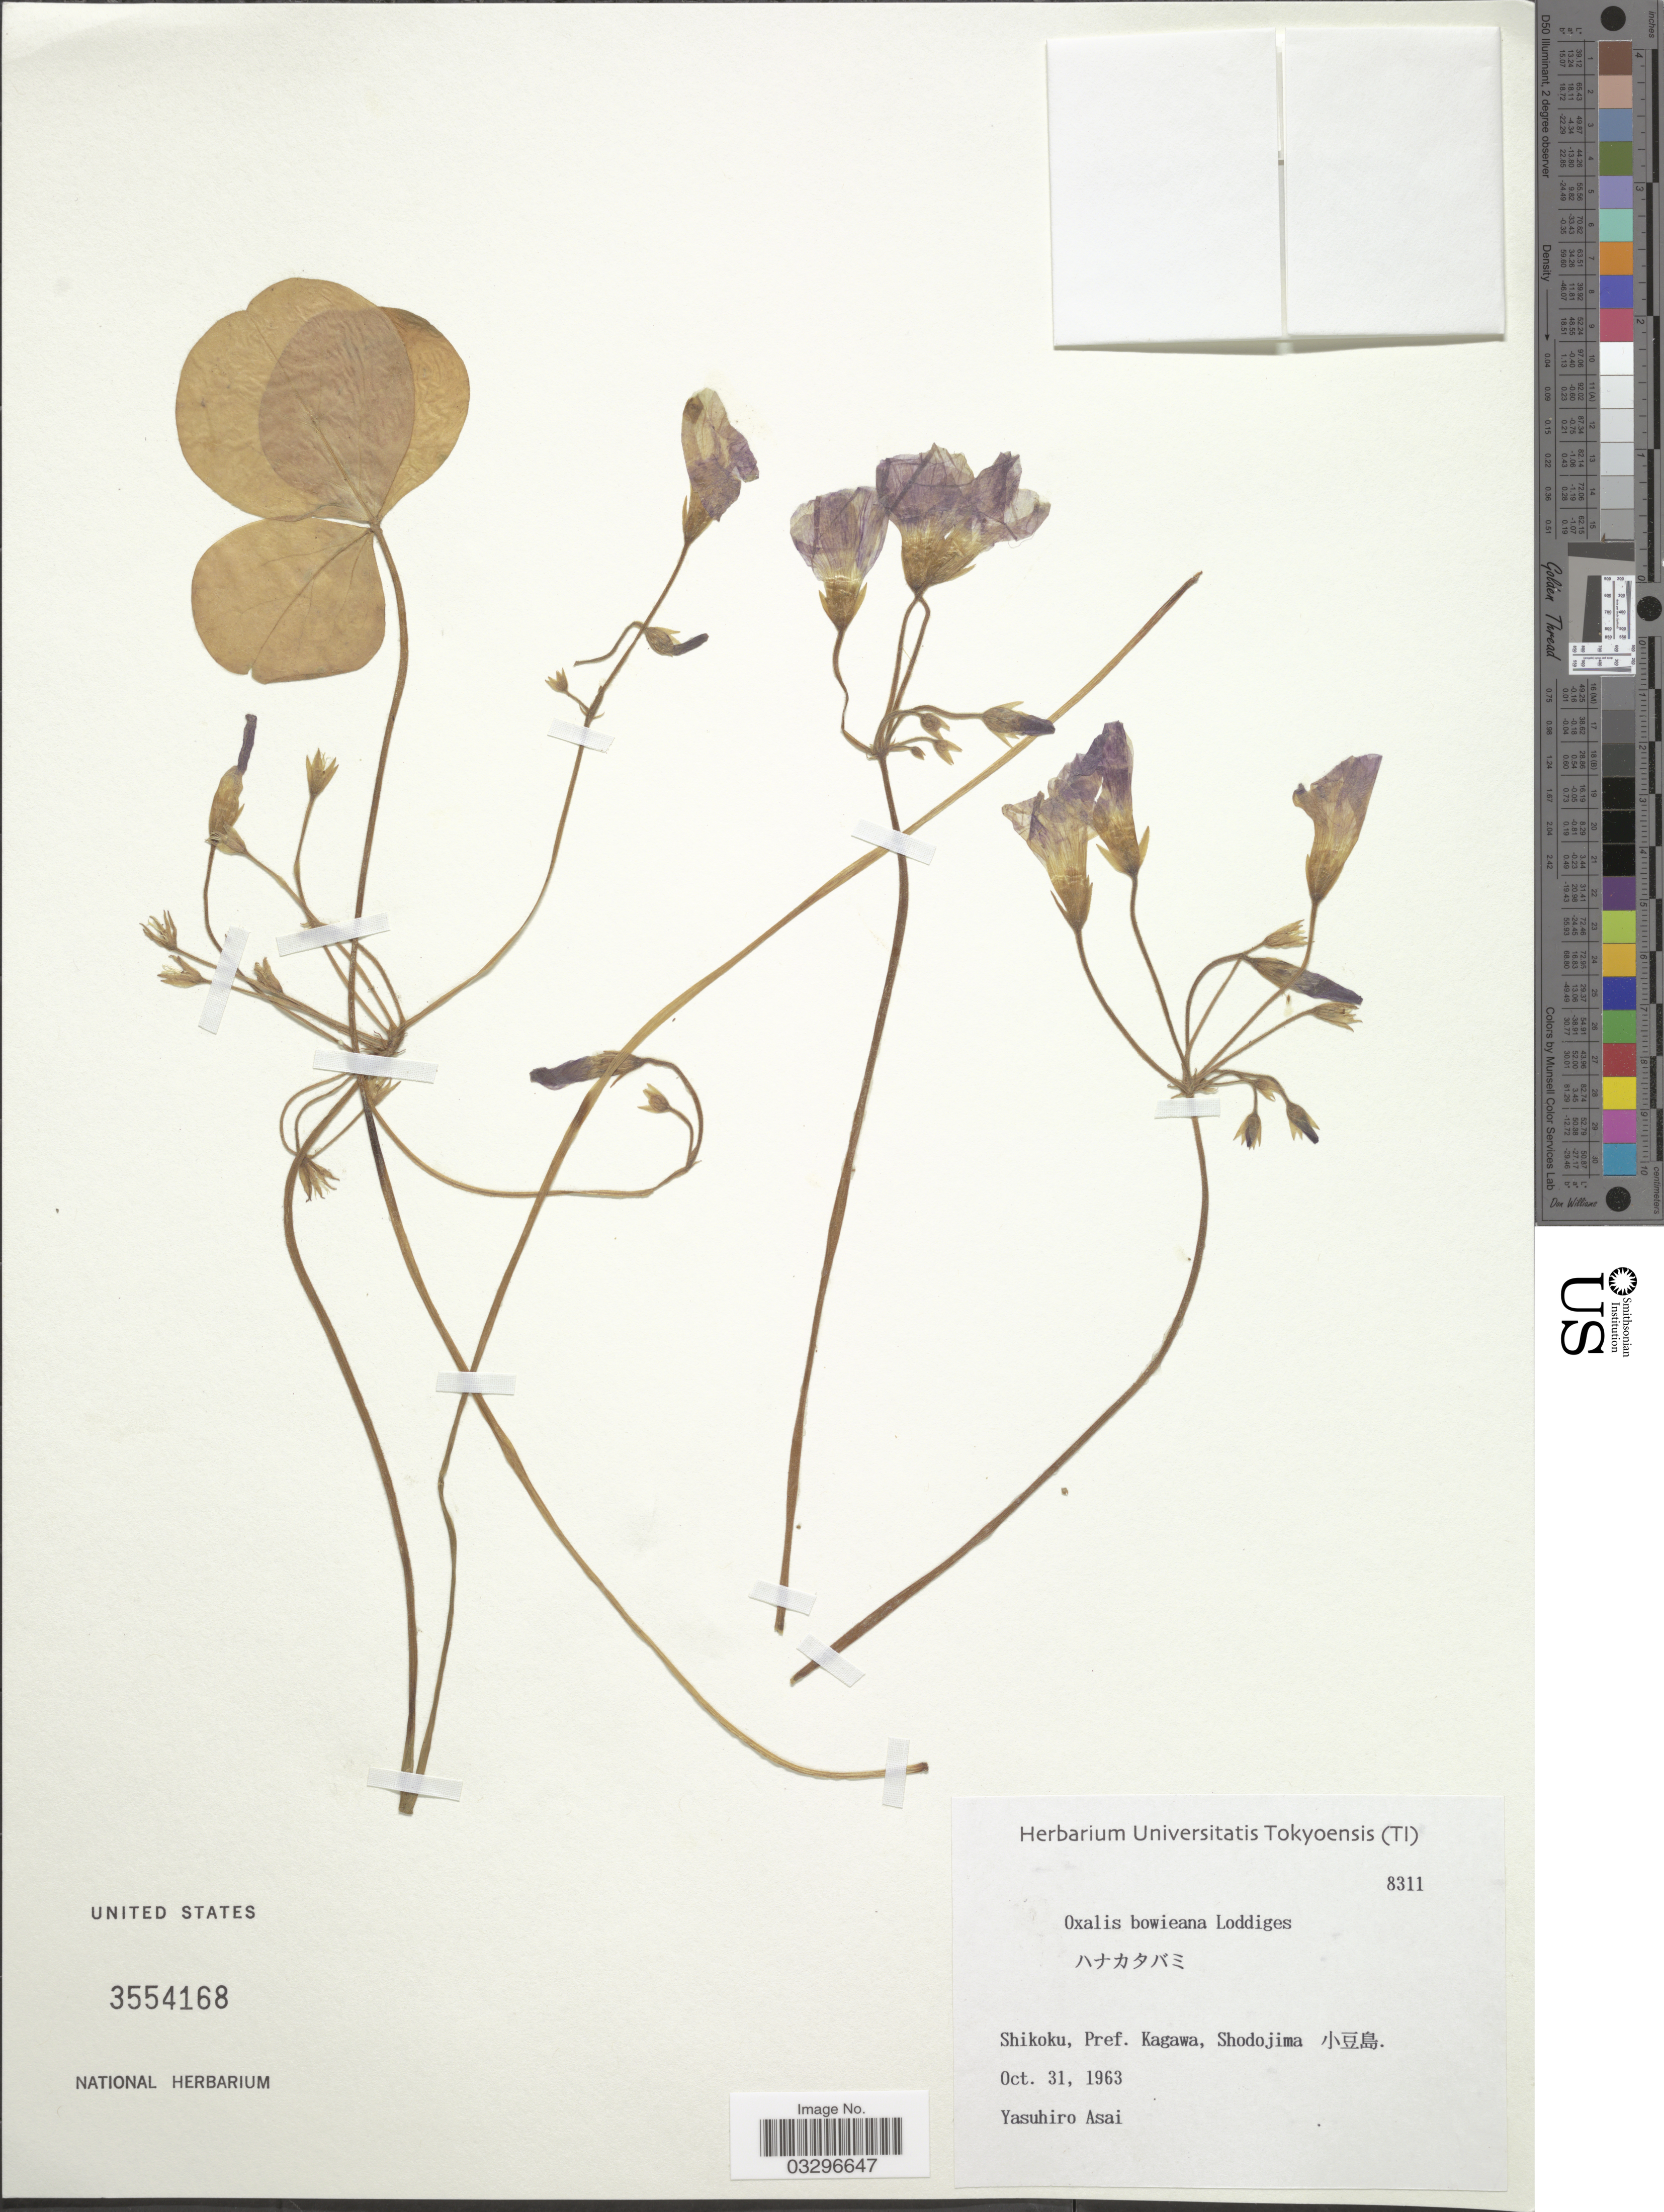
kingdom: Plantae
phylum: Tracheophyta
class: Magnoliopsida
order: Oxalidales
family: Oxalidaceae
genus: Oxalis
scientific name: Oxalis bowieana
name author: G. Lodd.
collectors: Y. Asai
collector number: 8311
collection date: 1963-10-31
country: Japan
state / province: Kagawa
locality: Shikoku, Pref. Kagawa, Shodojima.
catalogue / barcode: US 3554168